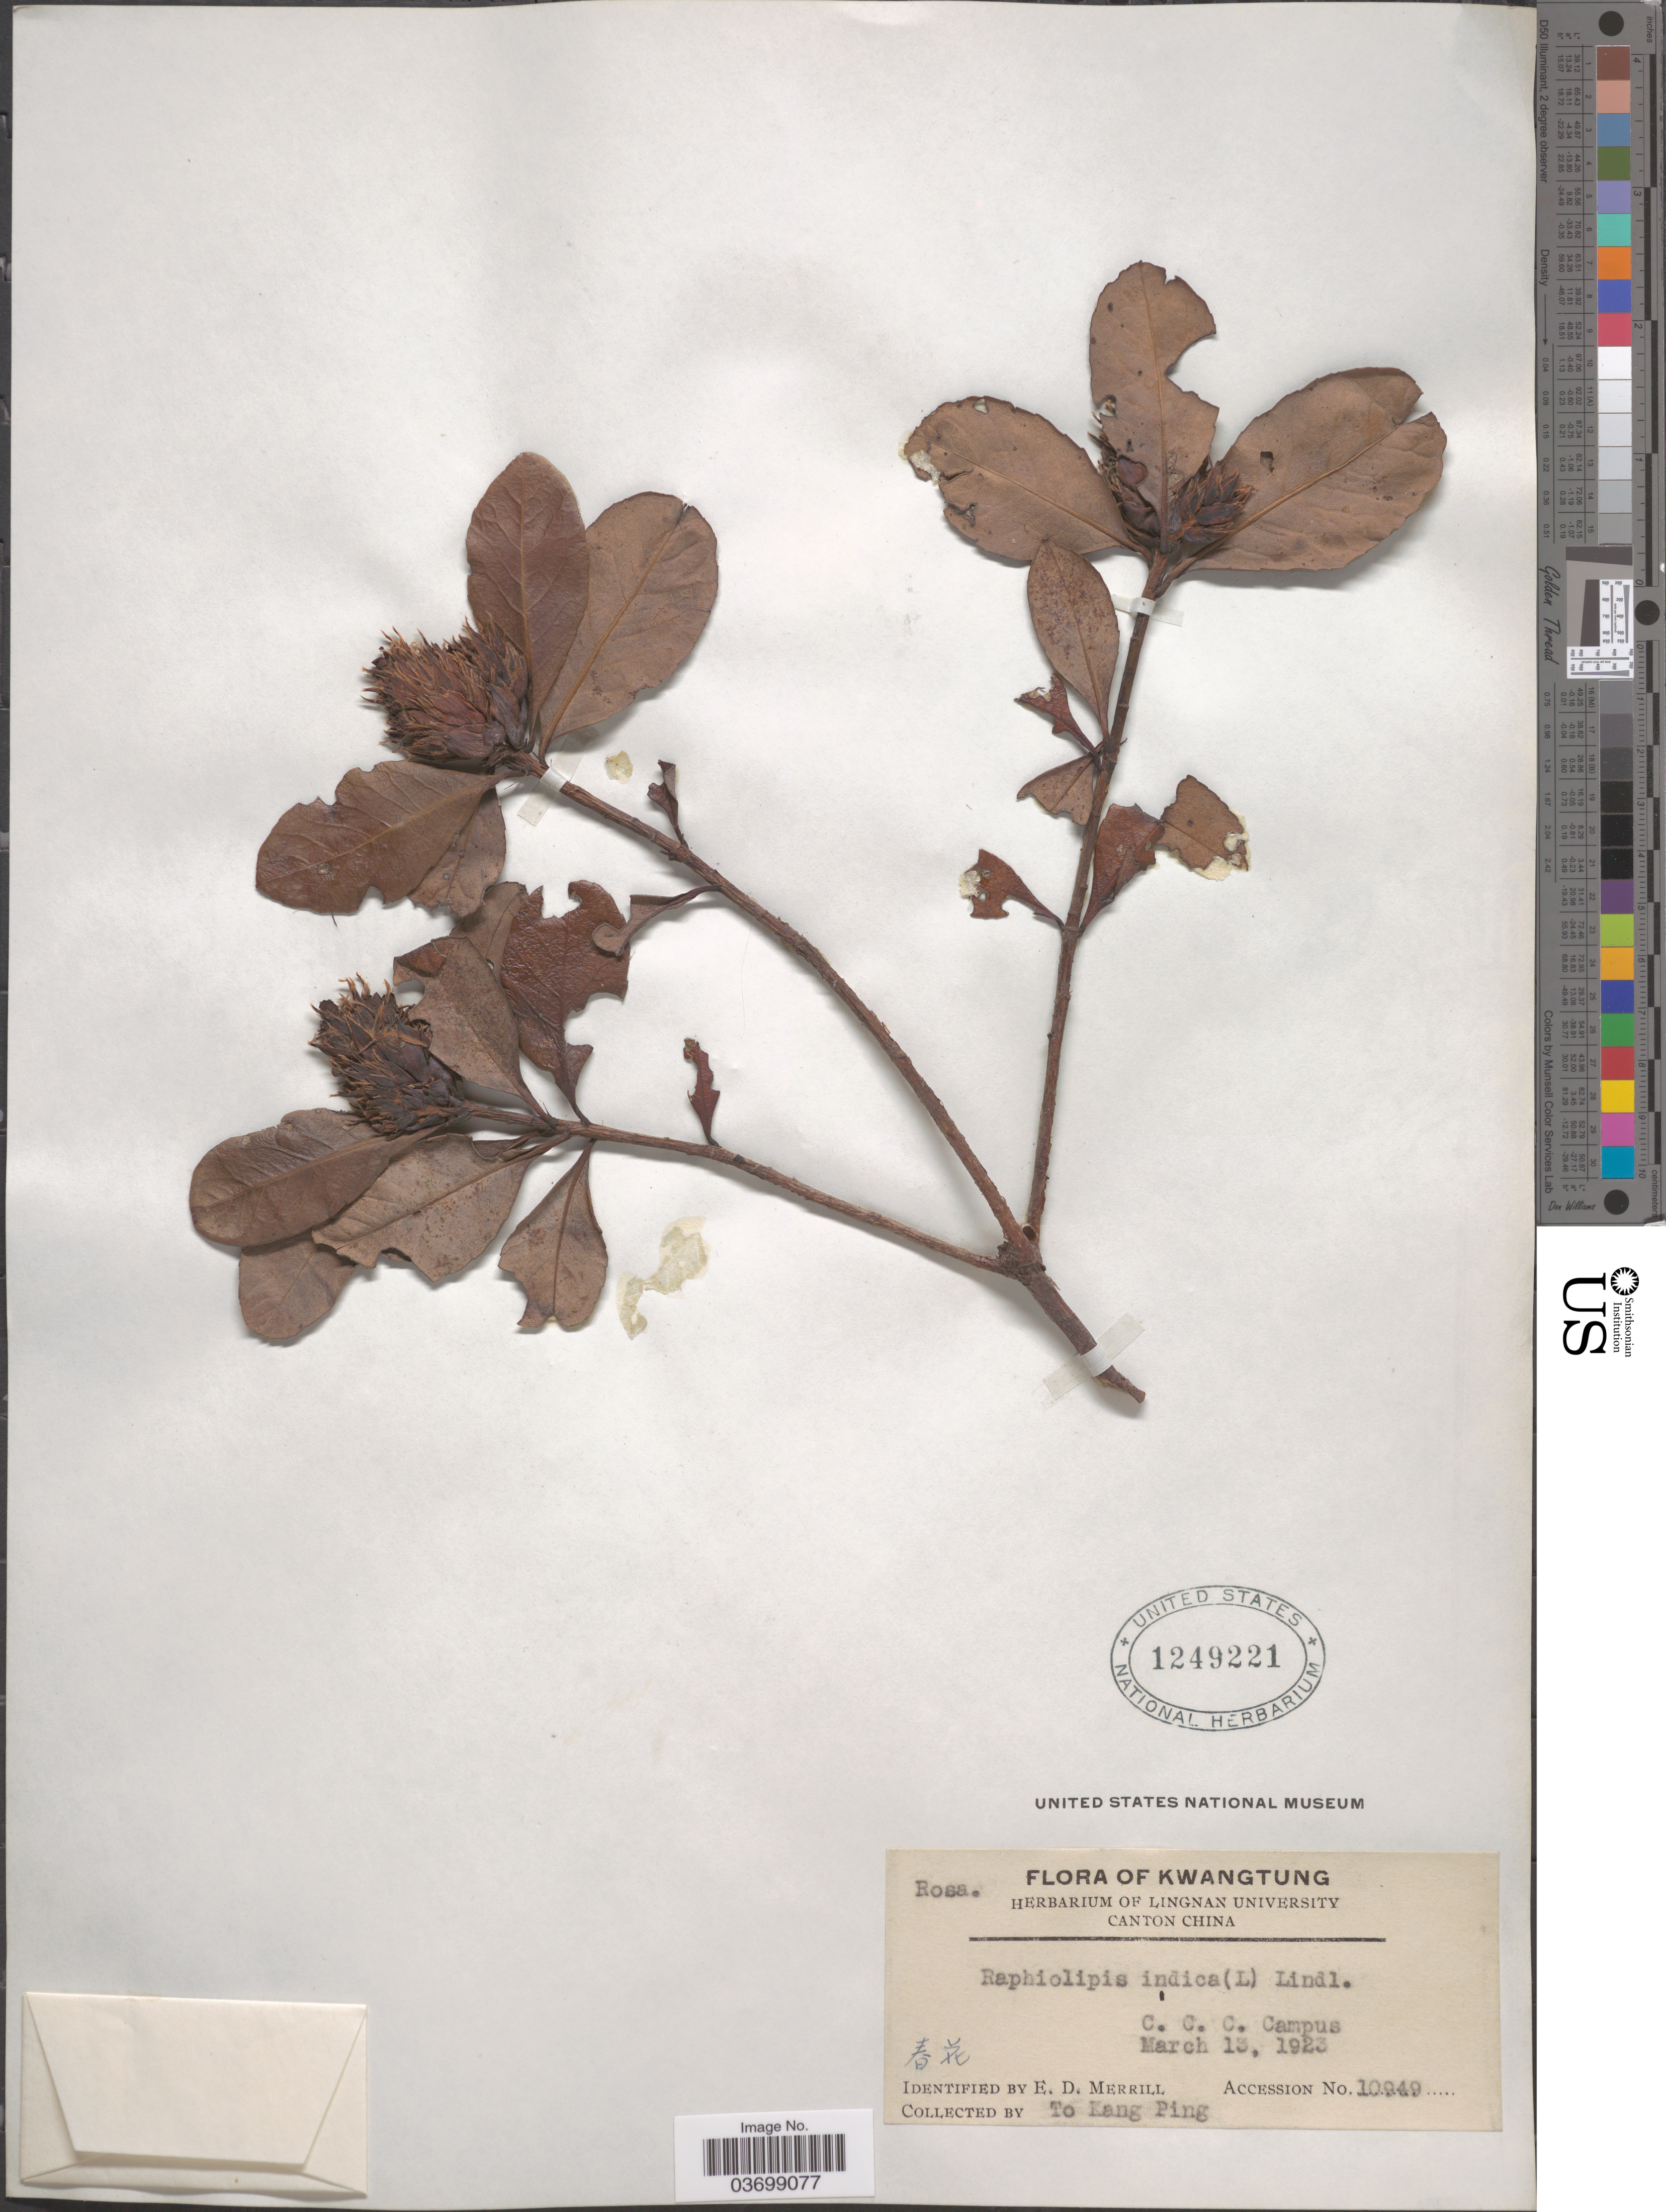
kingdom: Plantae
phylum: Tracheophyta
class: Magnoliopsida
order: Rosales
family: Rosaceae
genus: Rhaphiolepis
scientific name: Rhaphiolepis indica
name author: (L.) Lindl.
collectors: T. Ping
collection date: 1923-03-13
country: China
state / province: Guangdong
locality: Kwangtung. C. C. C. Campus.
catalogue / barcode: US 1249221